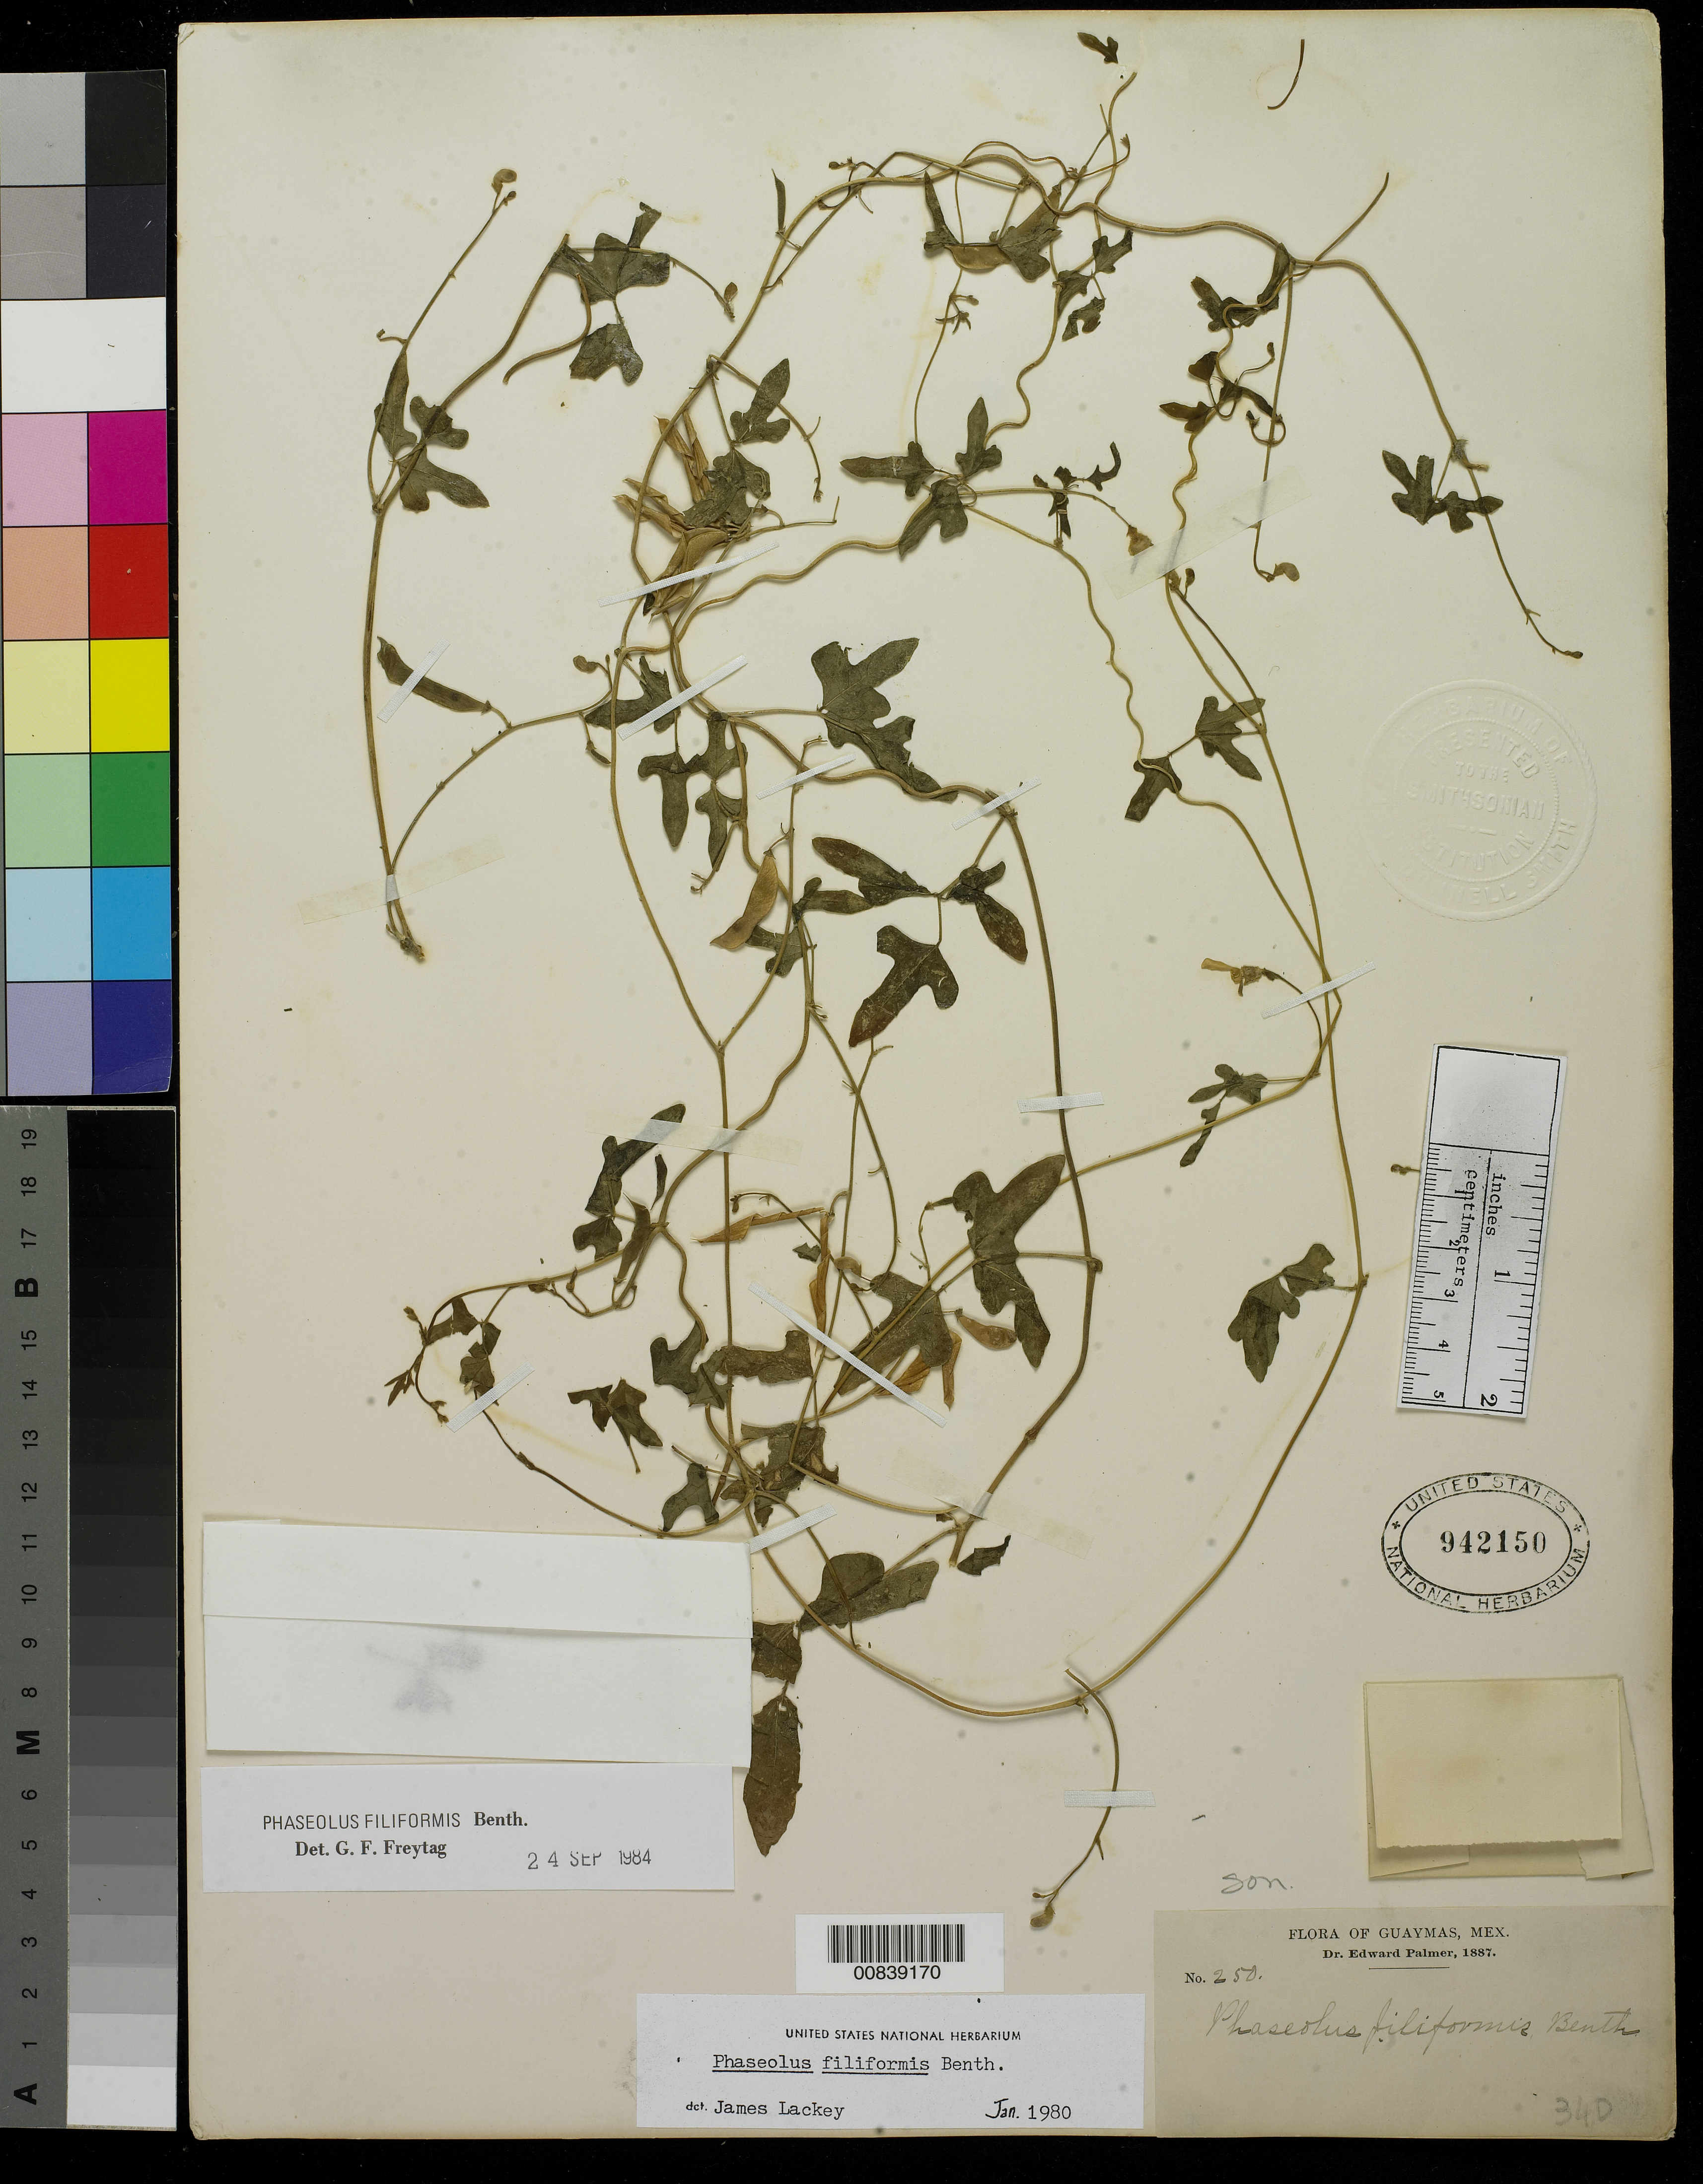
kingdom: Plantae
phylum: Tracheophyta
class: Magnoliopsida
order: Fabales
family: Fabaceae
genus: Phaseolus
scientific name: Phaseolus filiformis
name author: Benth.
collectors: E. Palmer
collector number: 250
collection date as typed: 1887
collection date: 1887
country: Mexico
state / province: Sonora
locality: Guaymas, Sonora.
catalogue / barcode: US 942150